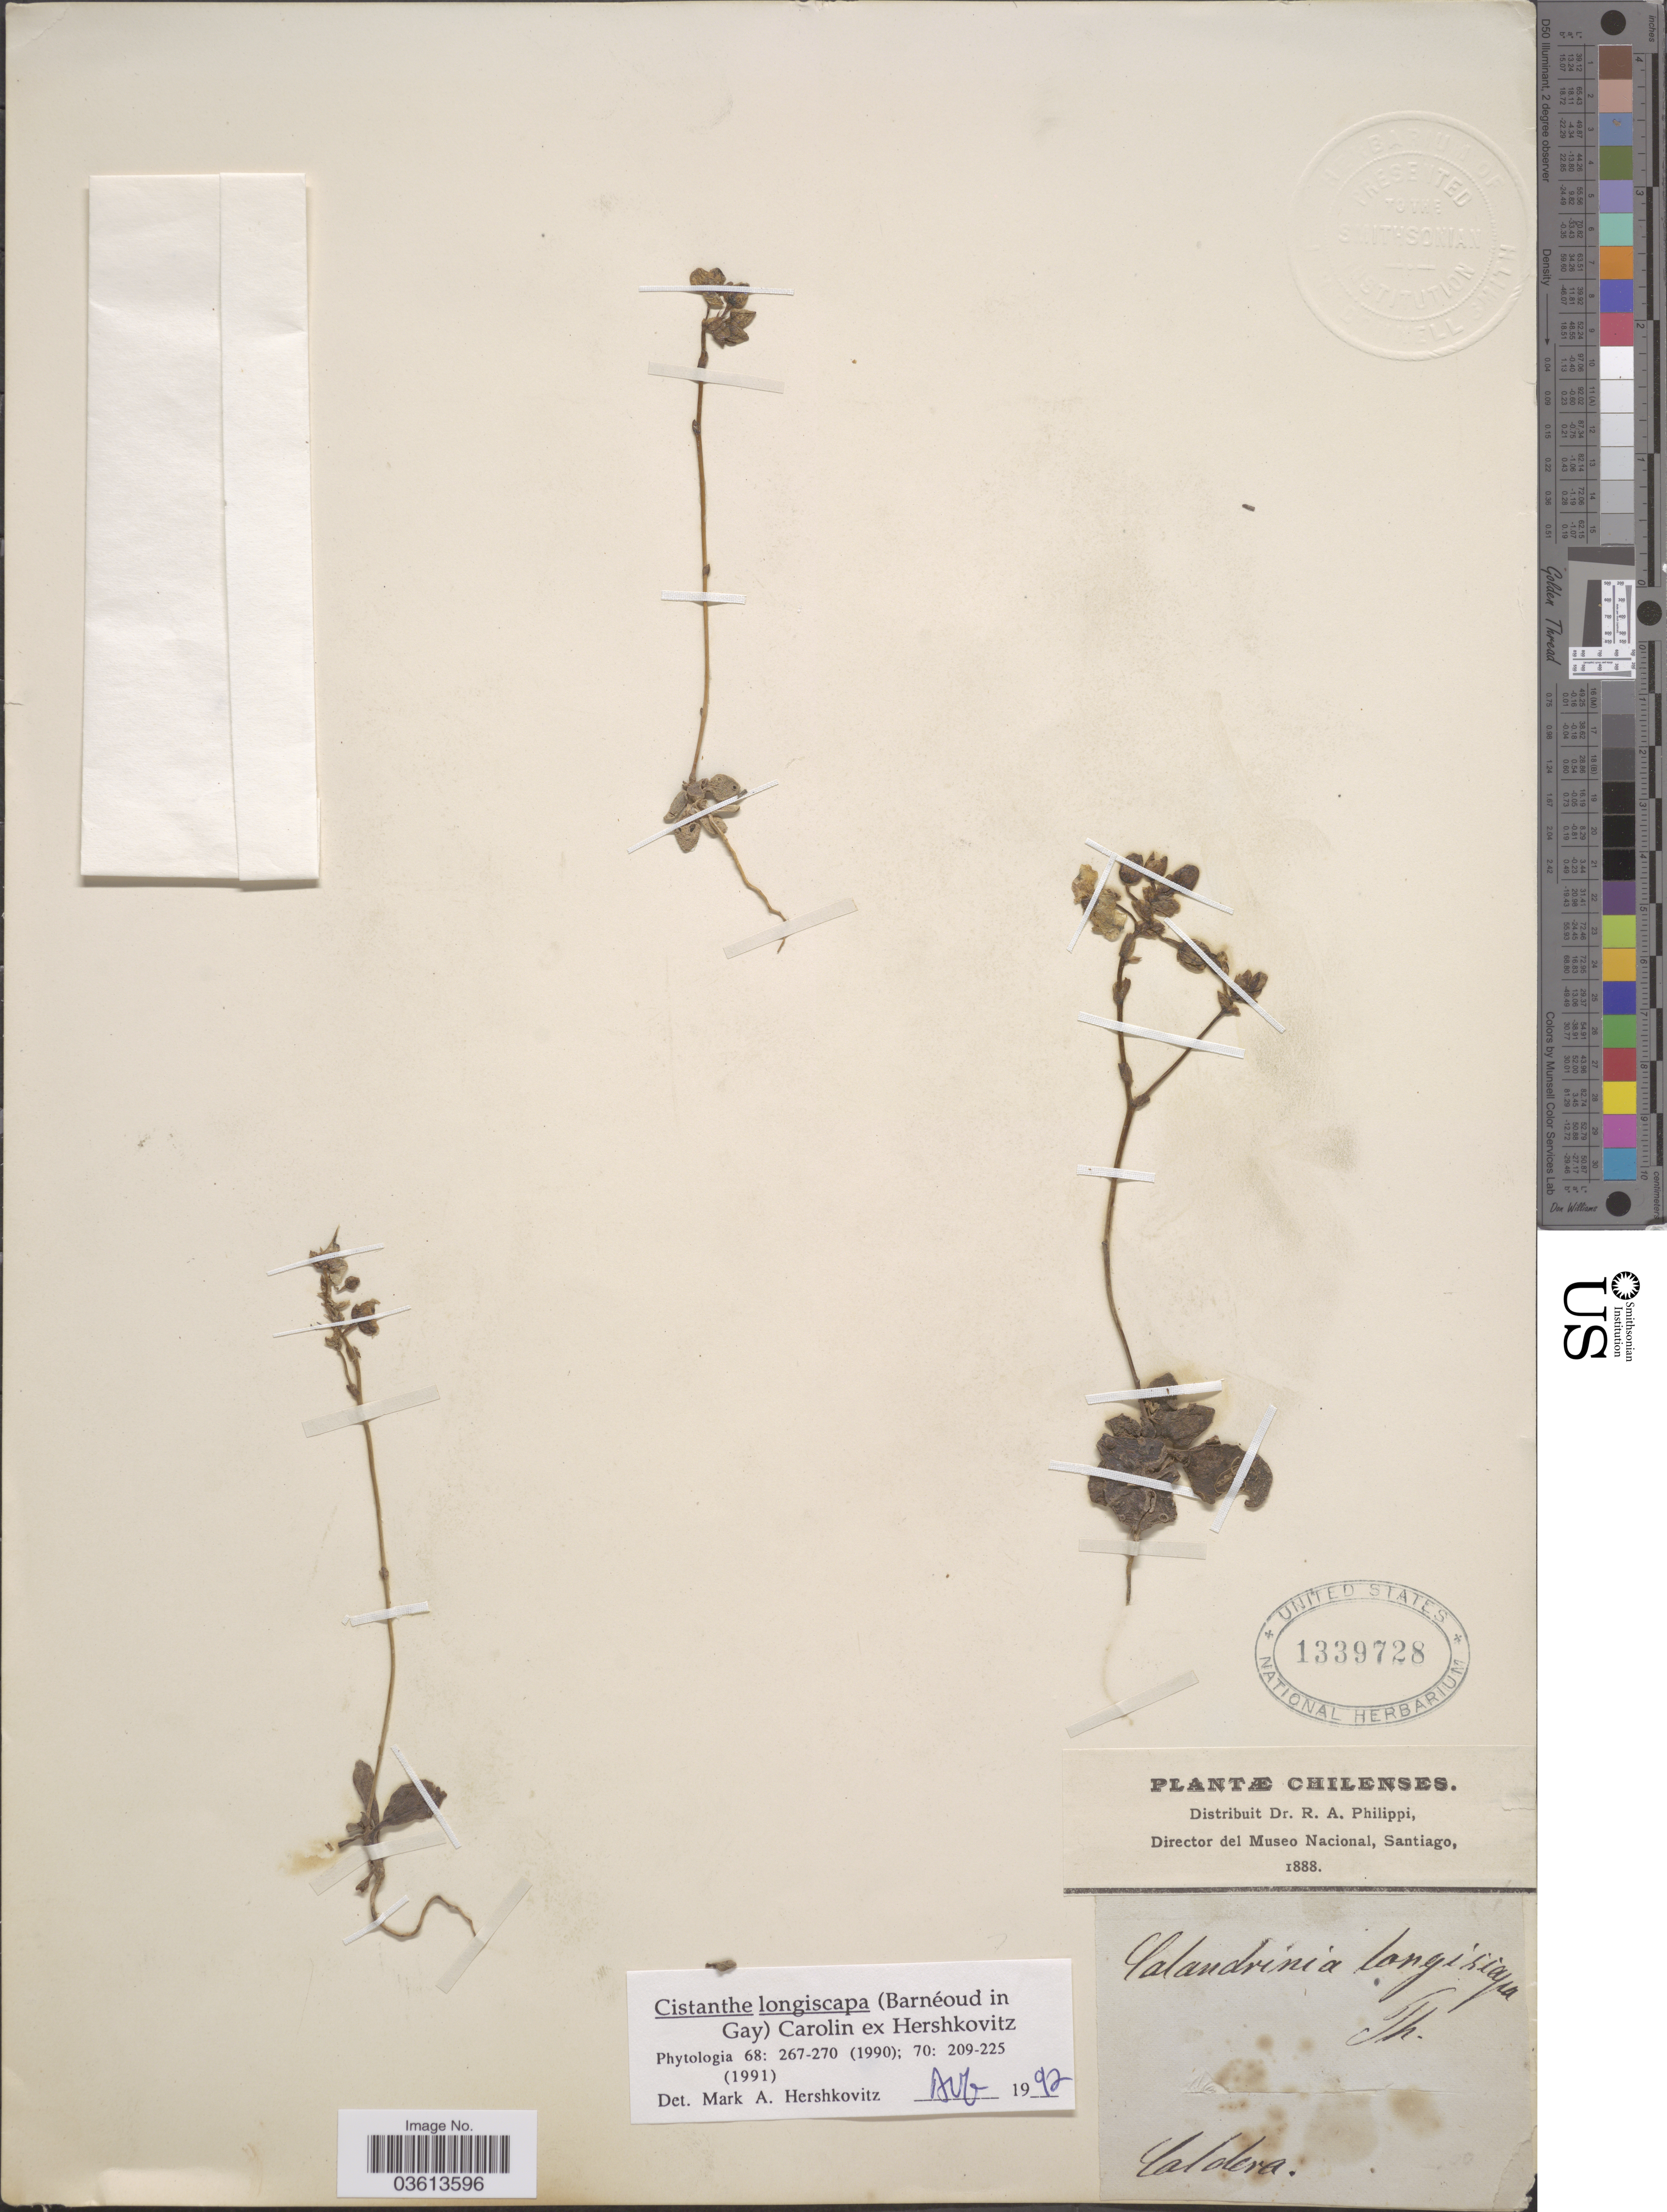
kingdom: Plantae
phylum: Tracheophyta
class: Magnoliopsida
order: Caryophyllales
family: Montiaceae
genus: Cistanthe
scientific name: Cistanthe longiscapa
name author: (Barnéoud) Carolin ex Hershk.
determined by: Hershkovitz, M. A.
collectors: ex. herb. R.A. Philippi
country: Chile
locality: Caldera.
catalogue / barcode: US 1339728